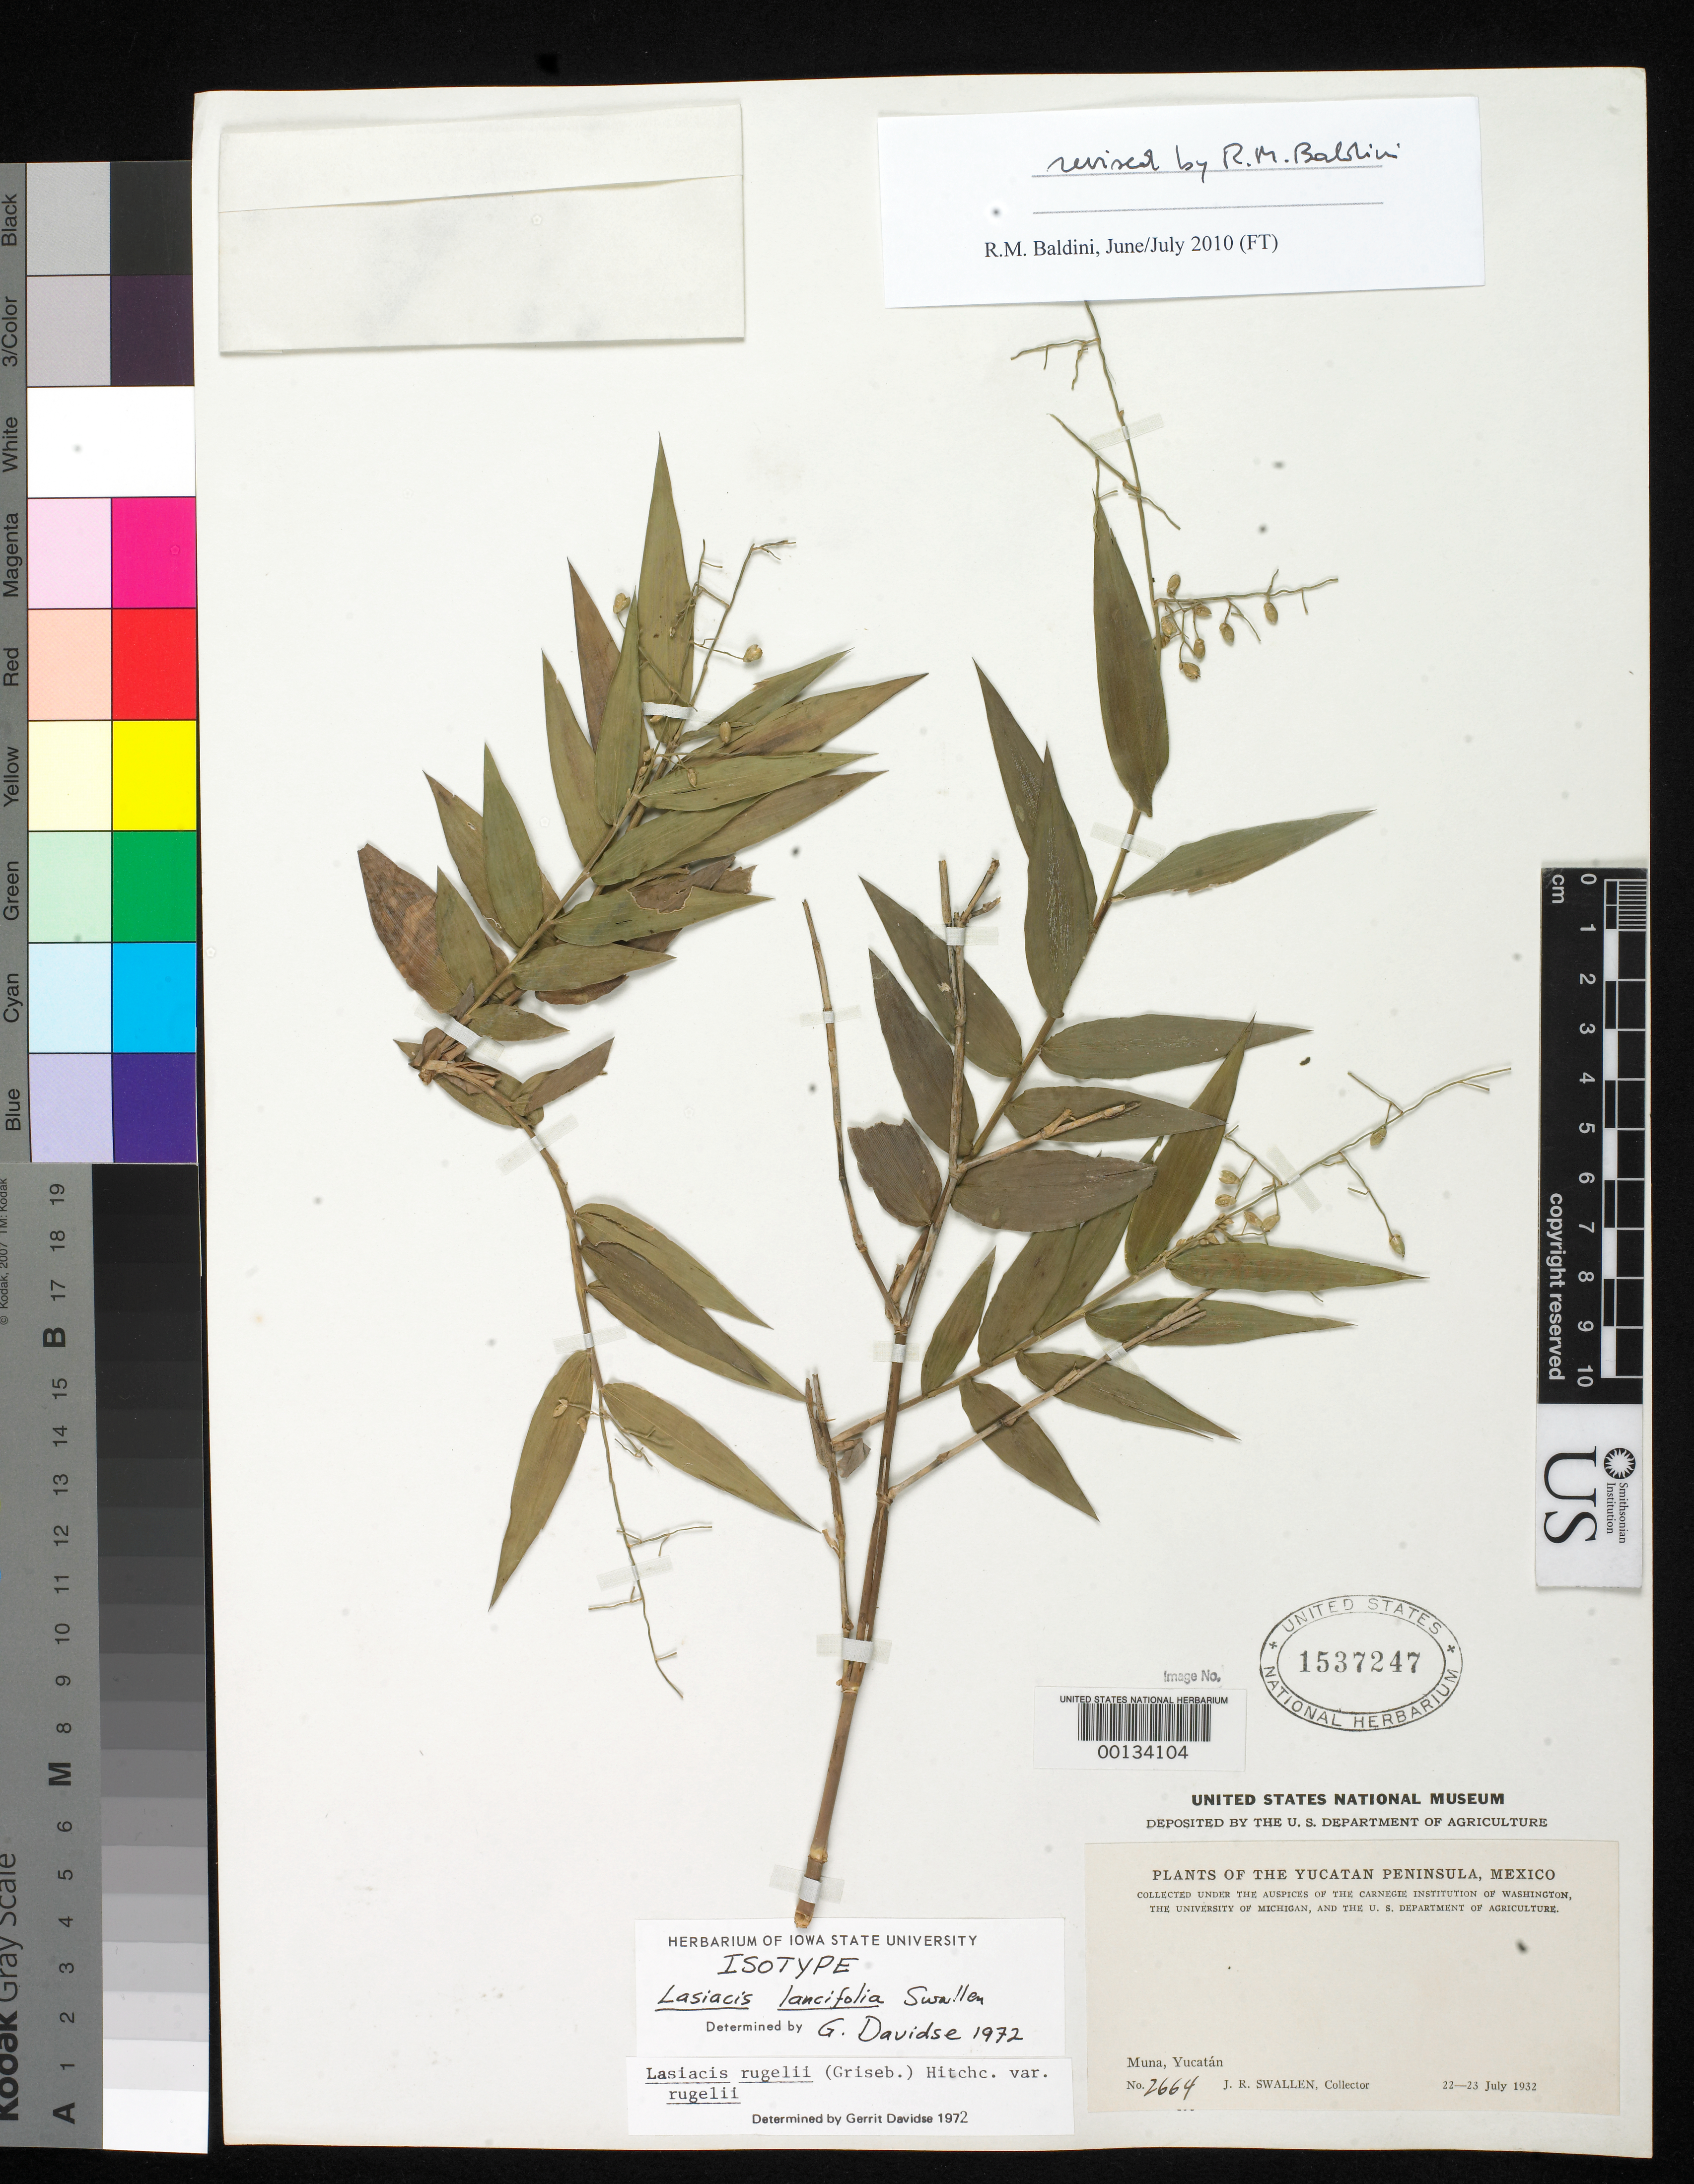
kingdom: Plantae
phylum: Tracheophyta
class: Liliopsida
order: Poales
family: Poaceae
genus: Lasiacis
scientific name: Lasiacis lancifolia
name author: Swallen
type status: Isotype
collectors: J. R. Swallen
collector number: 2664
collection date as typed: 22 Jul 1932 to 23 Jul 1932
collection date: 1932-07-22/1932-07-23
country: Mexico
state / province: Yucatán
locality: Muna.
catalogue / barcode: US 1537247